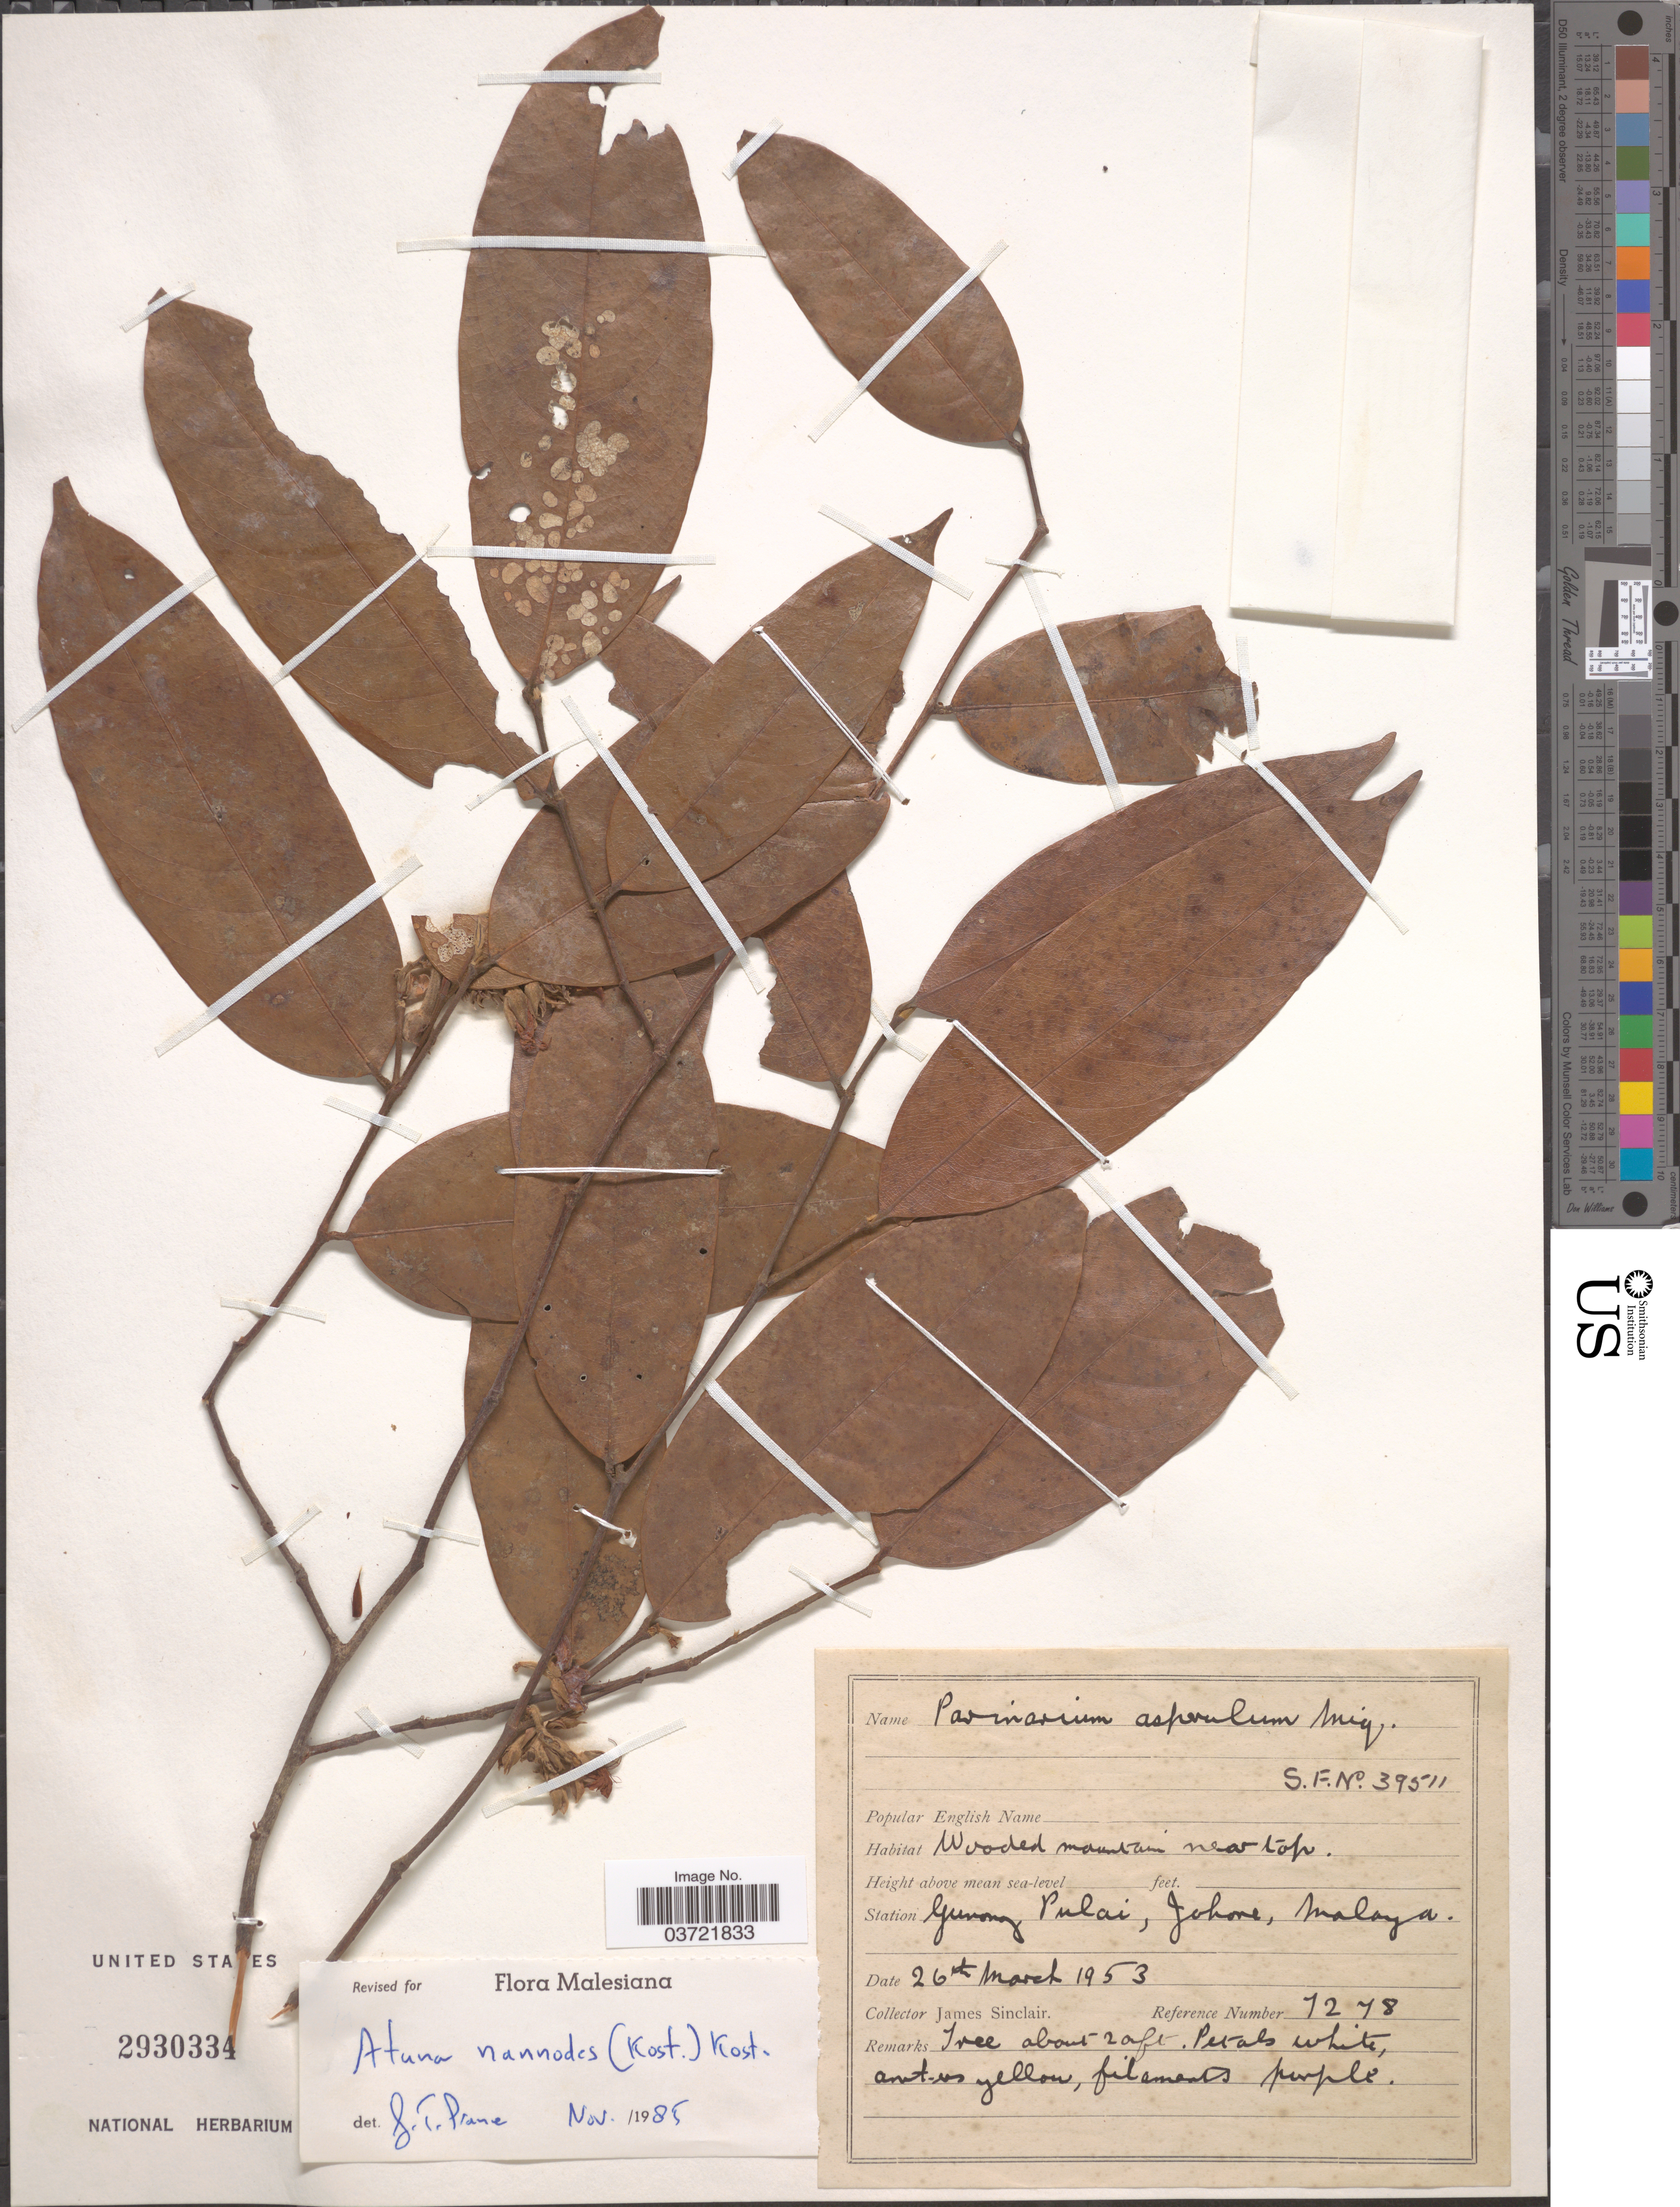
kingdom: Plantae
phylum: Tracheophyta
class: Magnoliopsida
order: Malpighiales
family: Chrysobalanaceae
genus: Atuna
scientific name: Atuna nannodes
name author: (Kosterm.) Kosterm.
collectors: J. Sinclair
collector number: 7278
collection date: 1953-03-26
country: Malaysia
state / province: Johor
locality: Station Gunong Pulai, Malaya.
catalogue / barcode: US 2930334